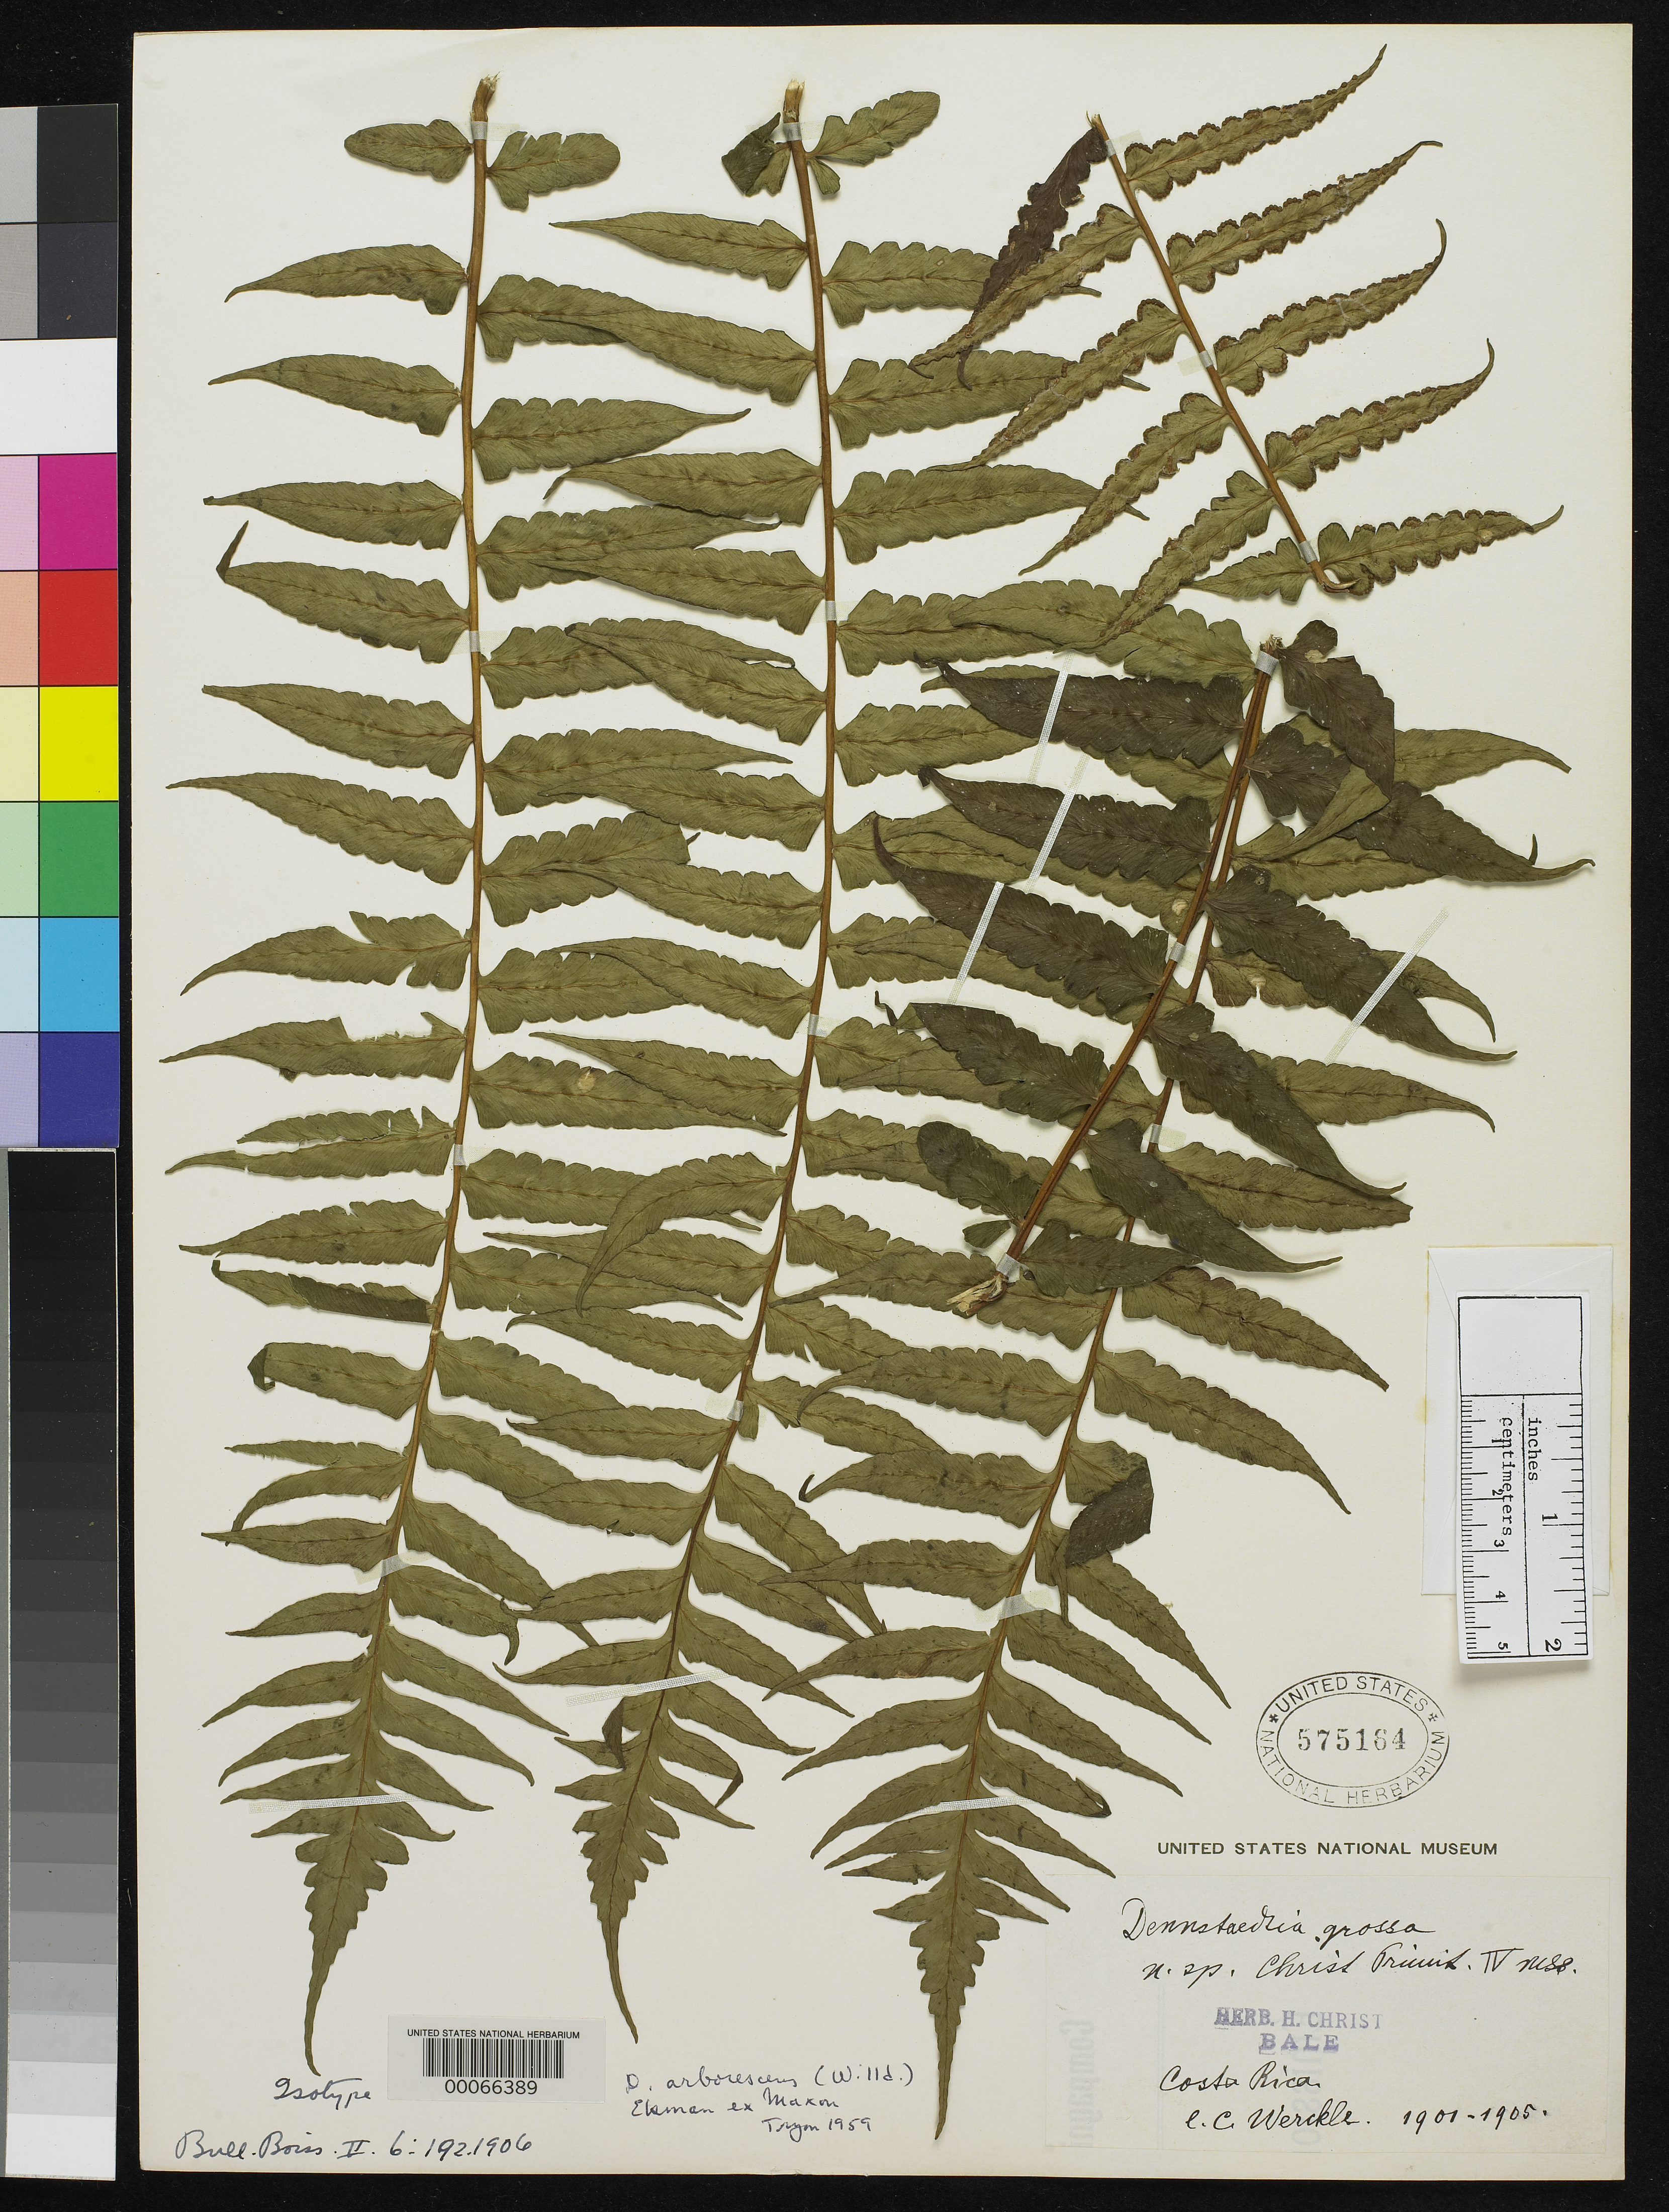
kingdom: Plantae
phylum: Tracheophyta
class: Polypodiopsida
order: Polypodiales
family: Dennstaedtiaceae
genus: Dennstaedtia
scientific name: Dennstaedtia grossa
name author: Christ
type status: Type Collection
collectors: C. C Wercklé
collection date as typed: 1901 to -- --- 1905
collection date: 1901/1905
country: Costa Rica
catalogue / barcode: US 575164